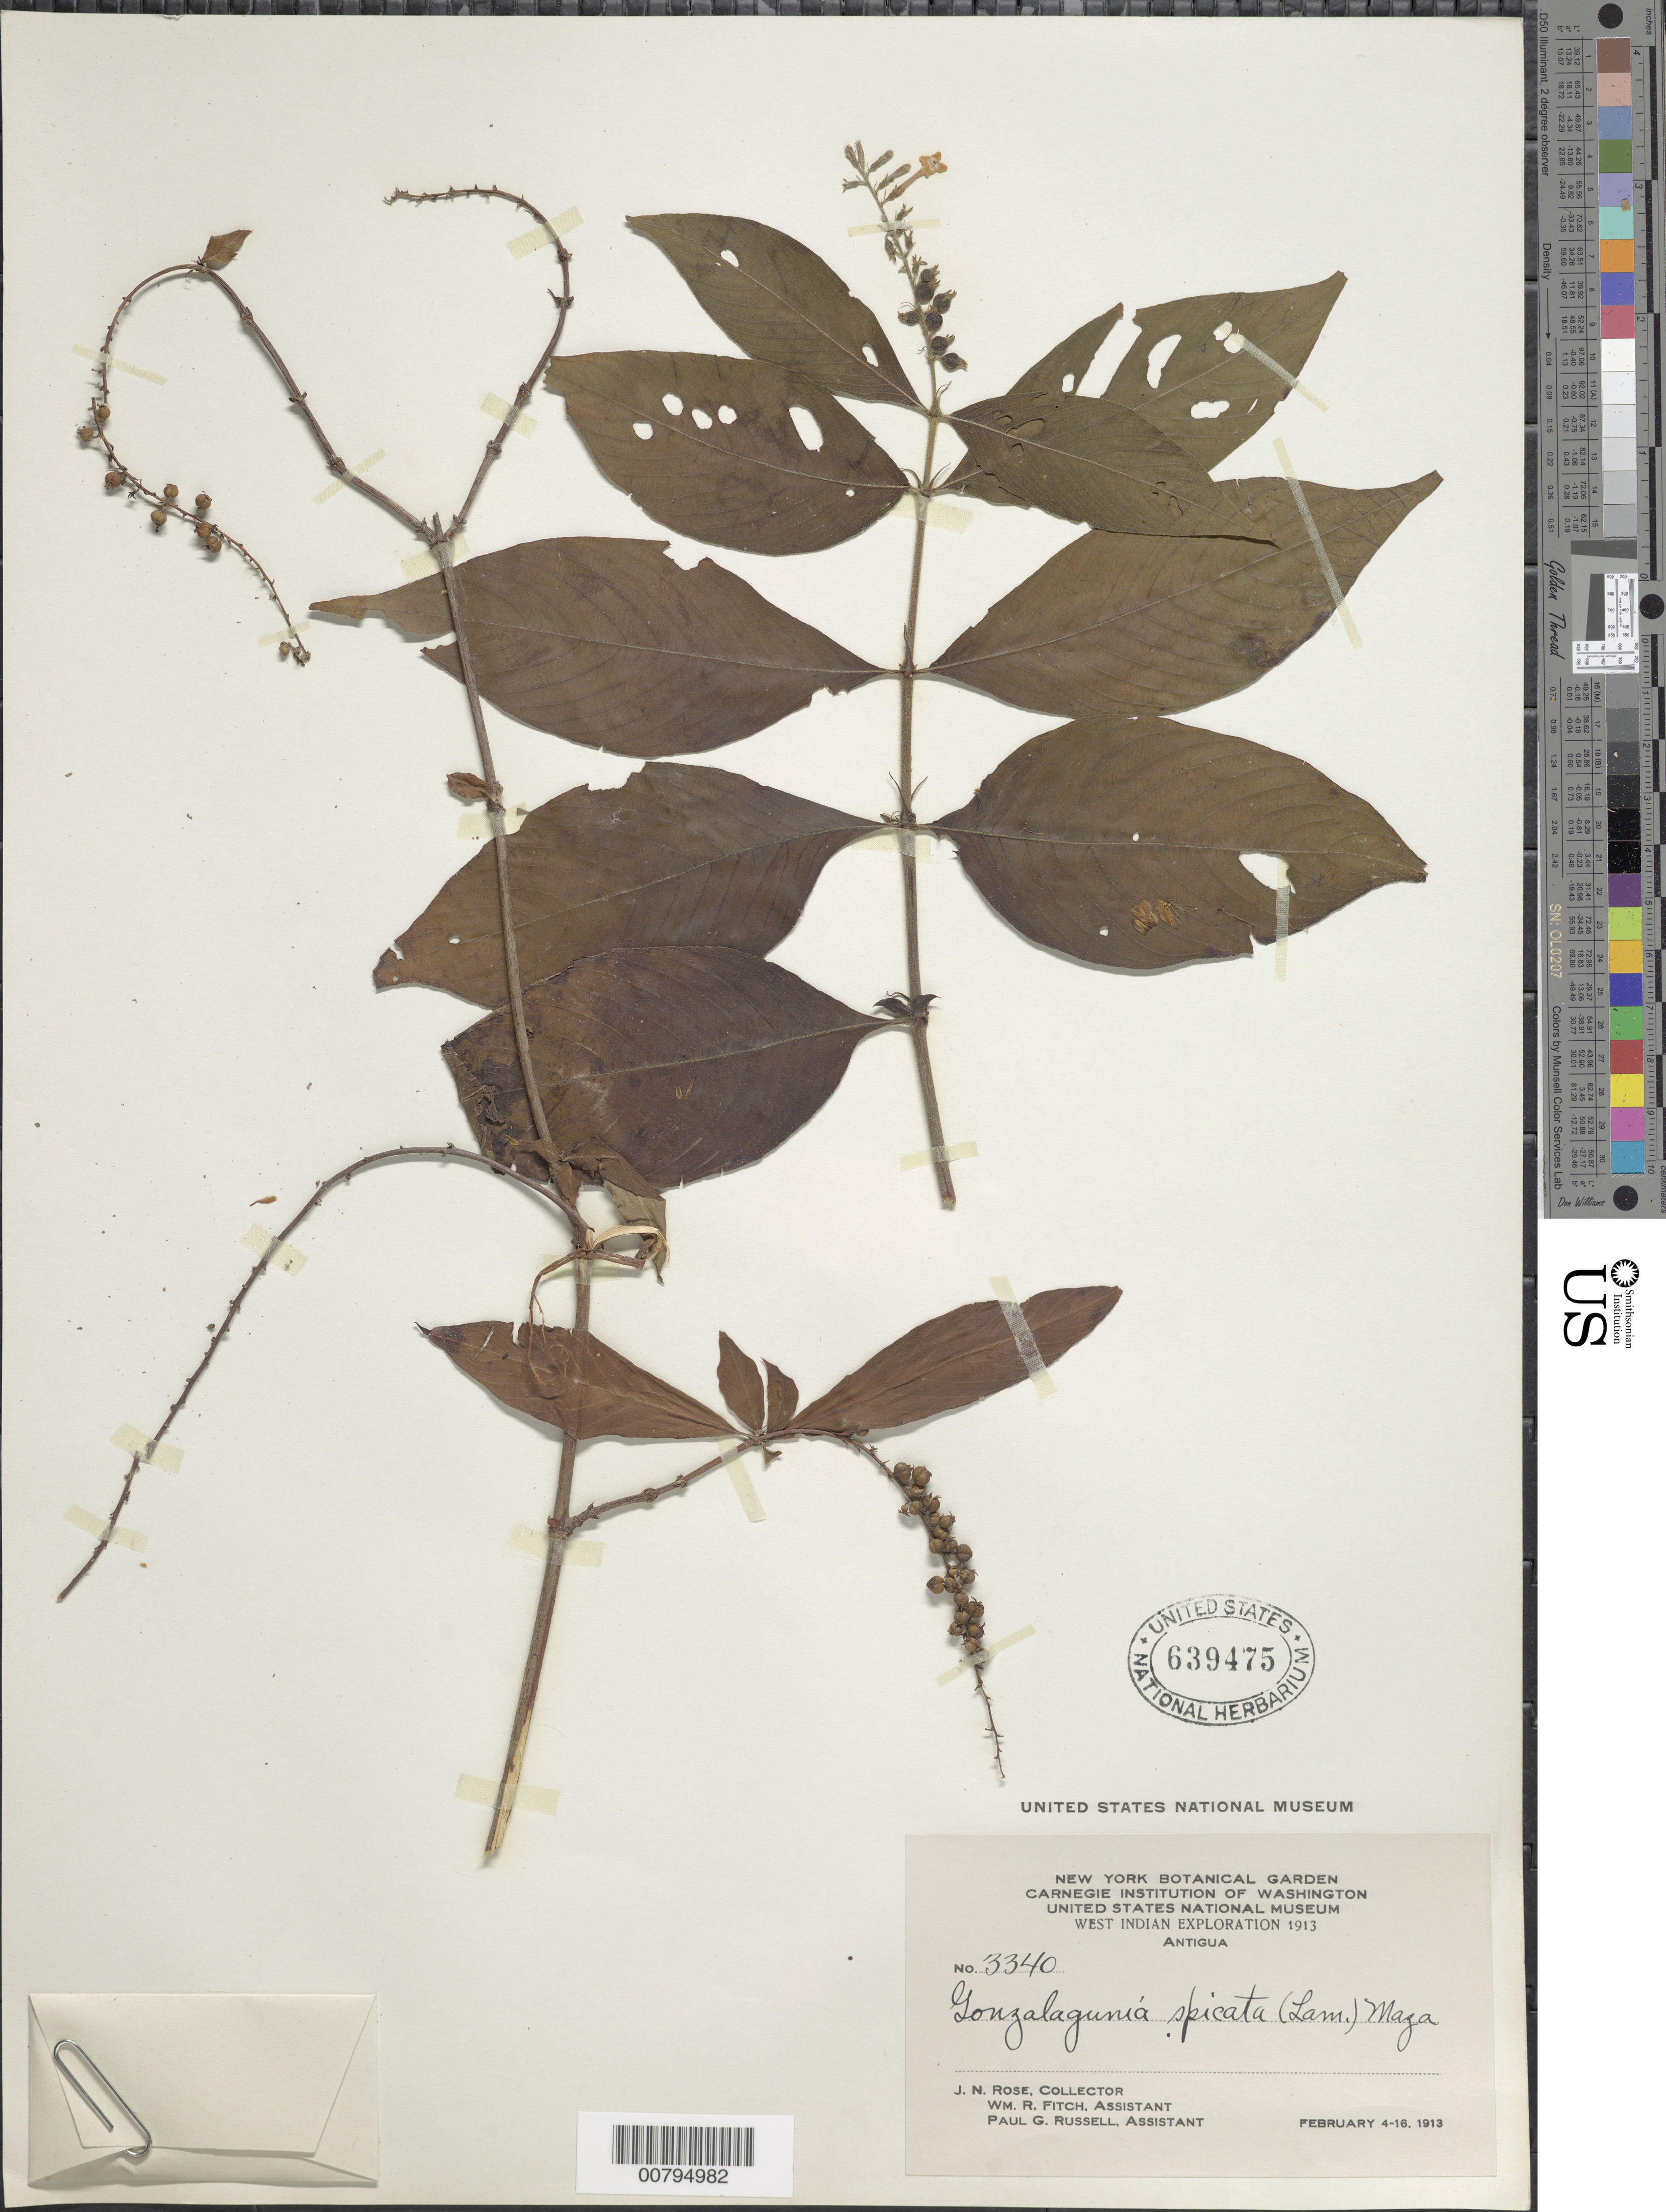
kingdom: Plantae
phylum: Tracheophyta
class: Magnoliopsida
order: Gentianales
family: Rubiaceae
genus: Gonzalagunia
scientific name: Gonzalagunia hirsuta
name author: Schum.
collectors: J. N. Rose, W. R. Fitch & P. G. Russell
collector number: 3340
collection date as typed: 04 Feb 1913 to 16 Feb 1913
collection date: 1913-02-04/1913-02-16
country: Antigua and Barbuda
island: Leeward Is.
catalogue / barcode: US 639475